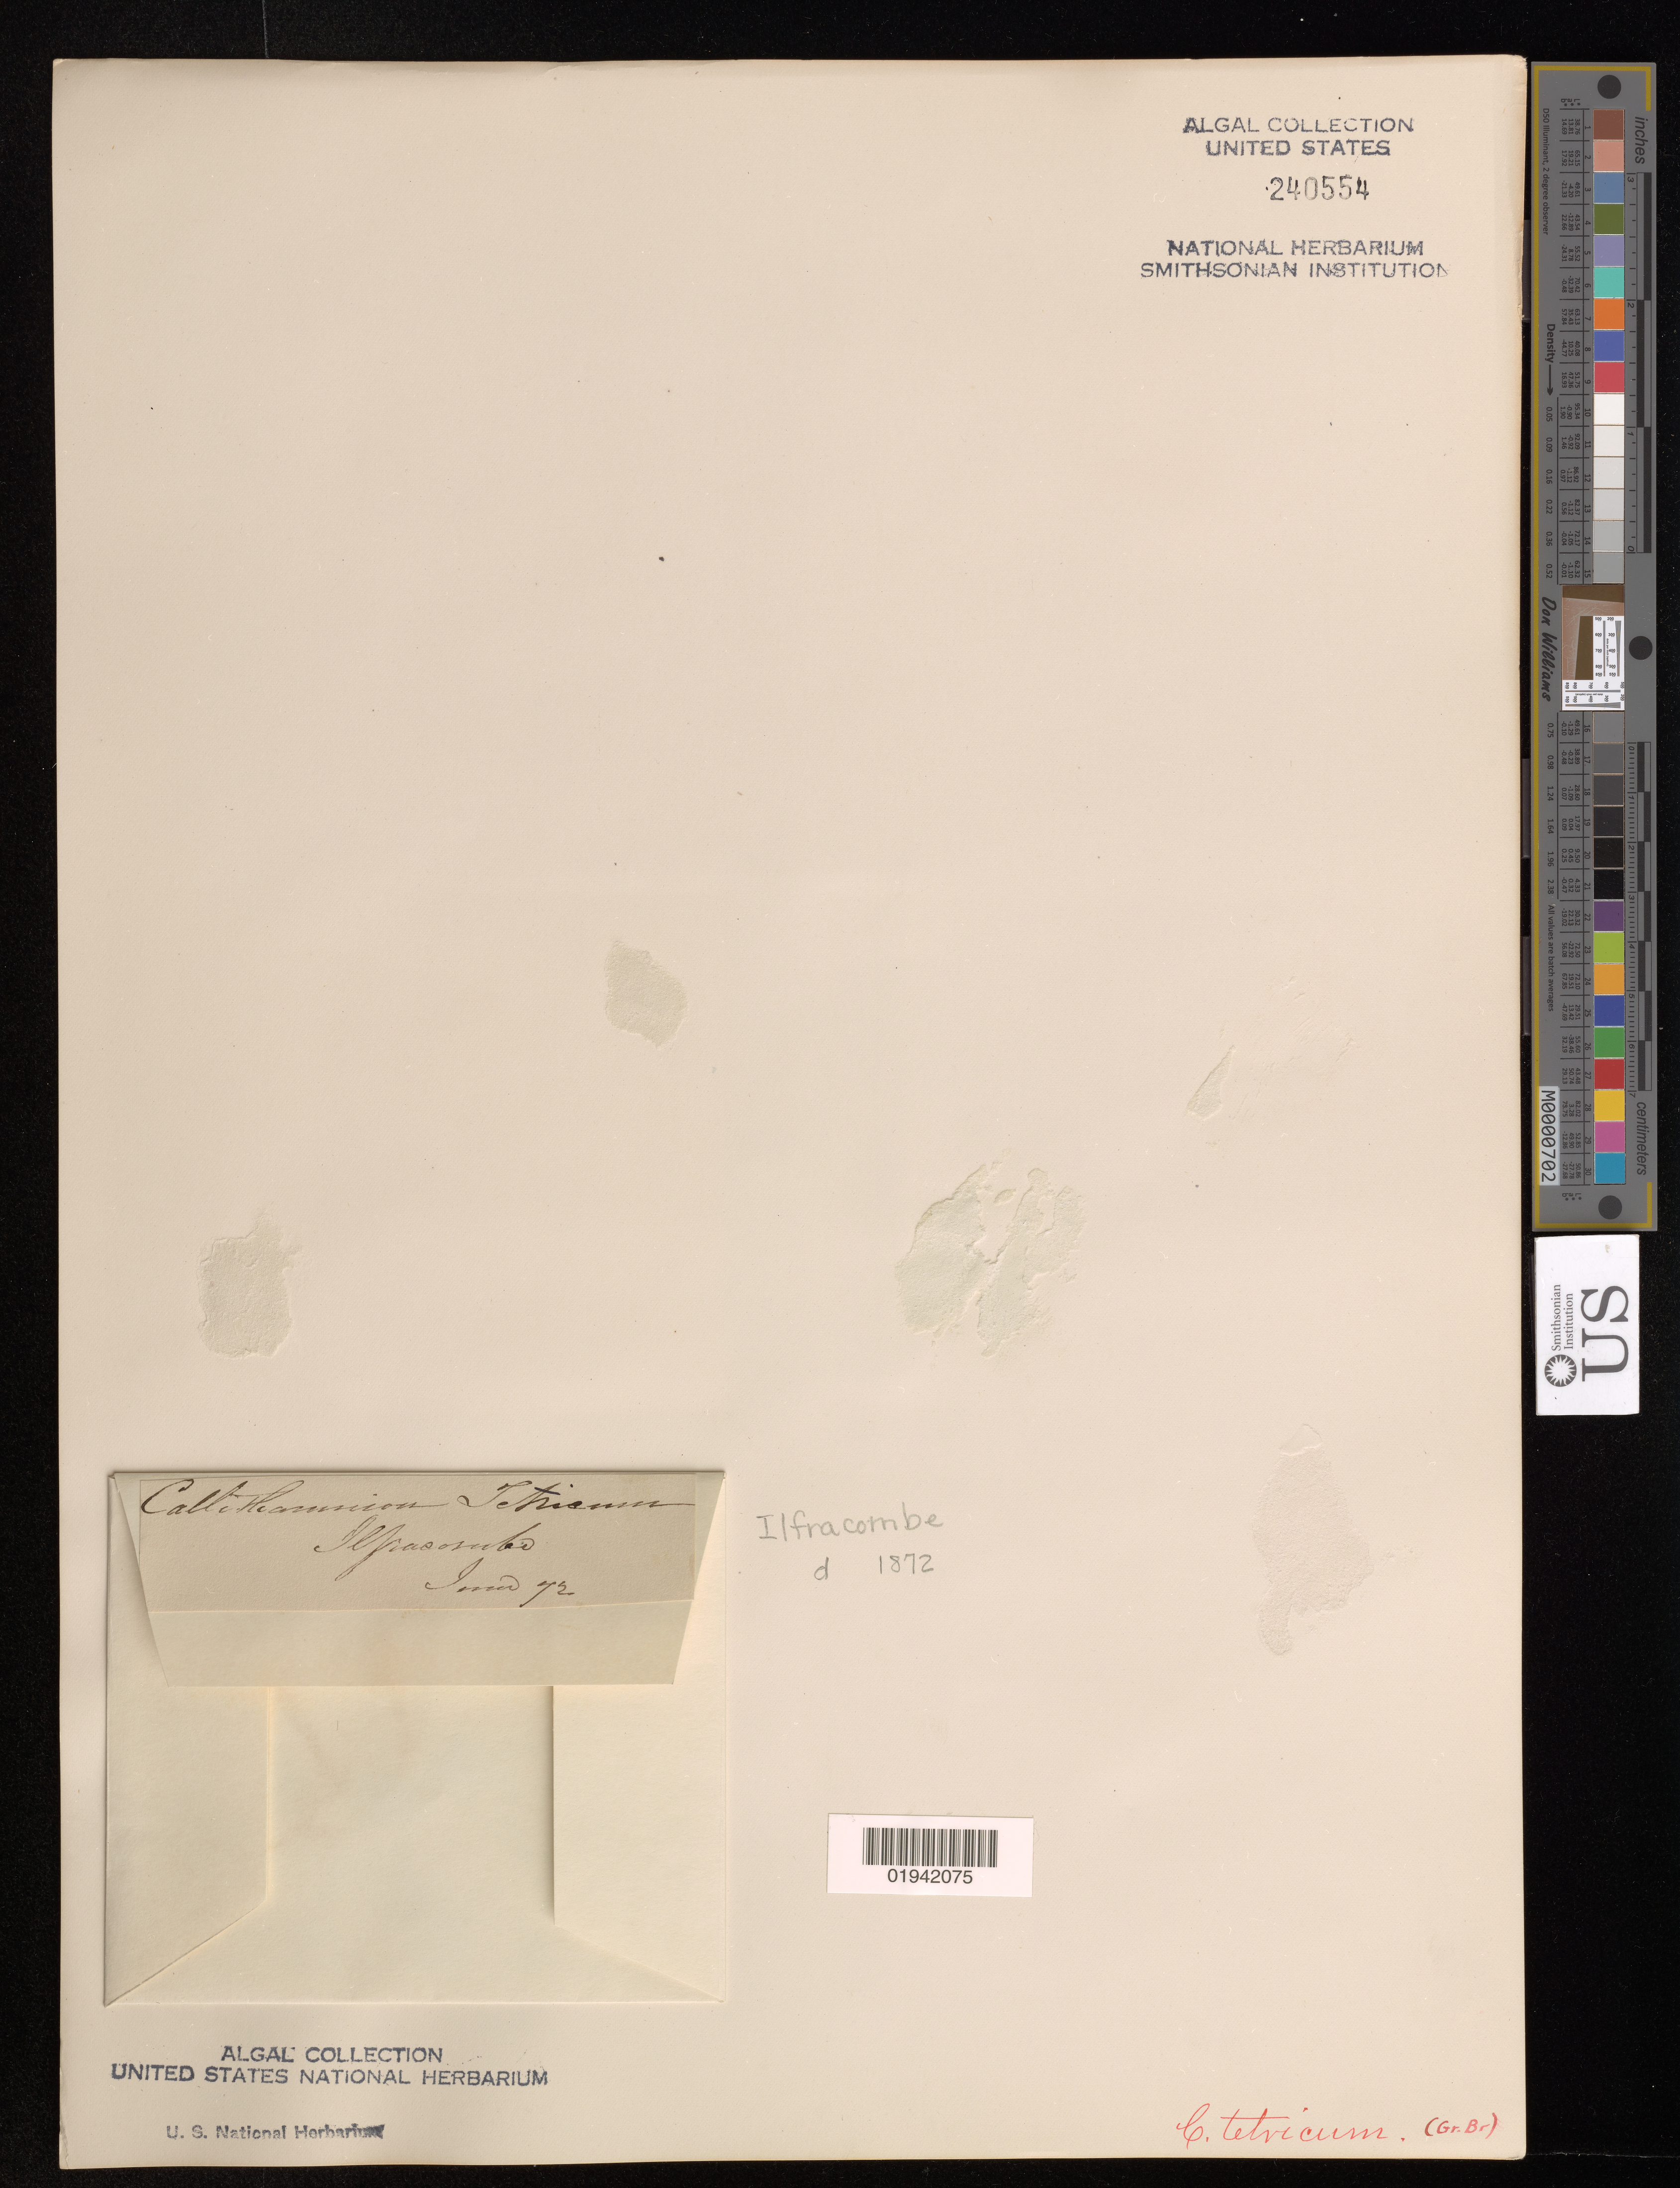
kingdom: Plantae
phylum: Rhodophyta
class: Florideophyceae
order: Ceramiales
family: Callithamniaceae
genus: Callithamnion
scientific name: Callithamnion tetricum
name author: (Dillwyn) S.F. Gray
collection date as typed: Jun 1872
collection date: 1872-06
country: United Kingdom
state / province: England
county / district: Devon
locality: Ilfracombe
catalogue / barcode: US 240554